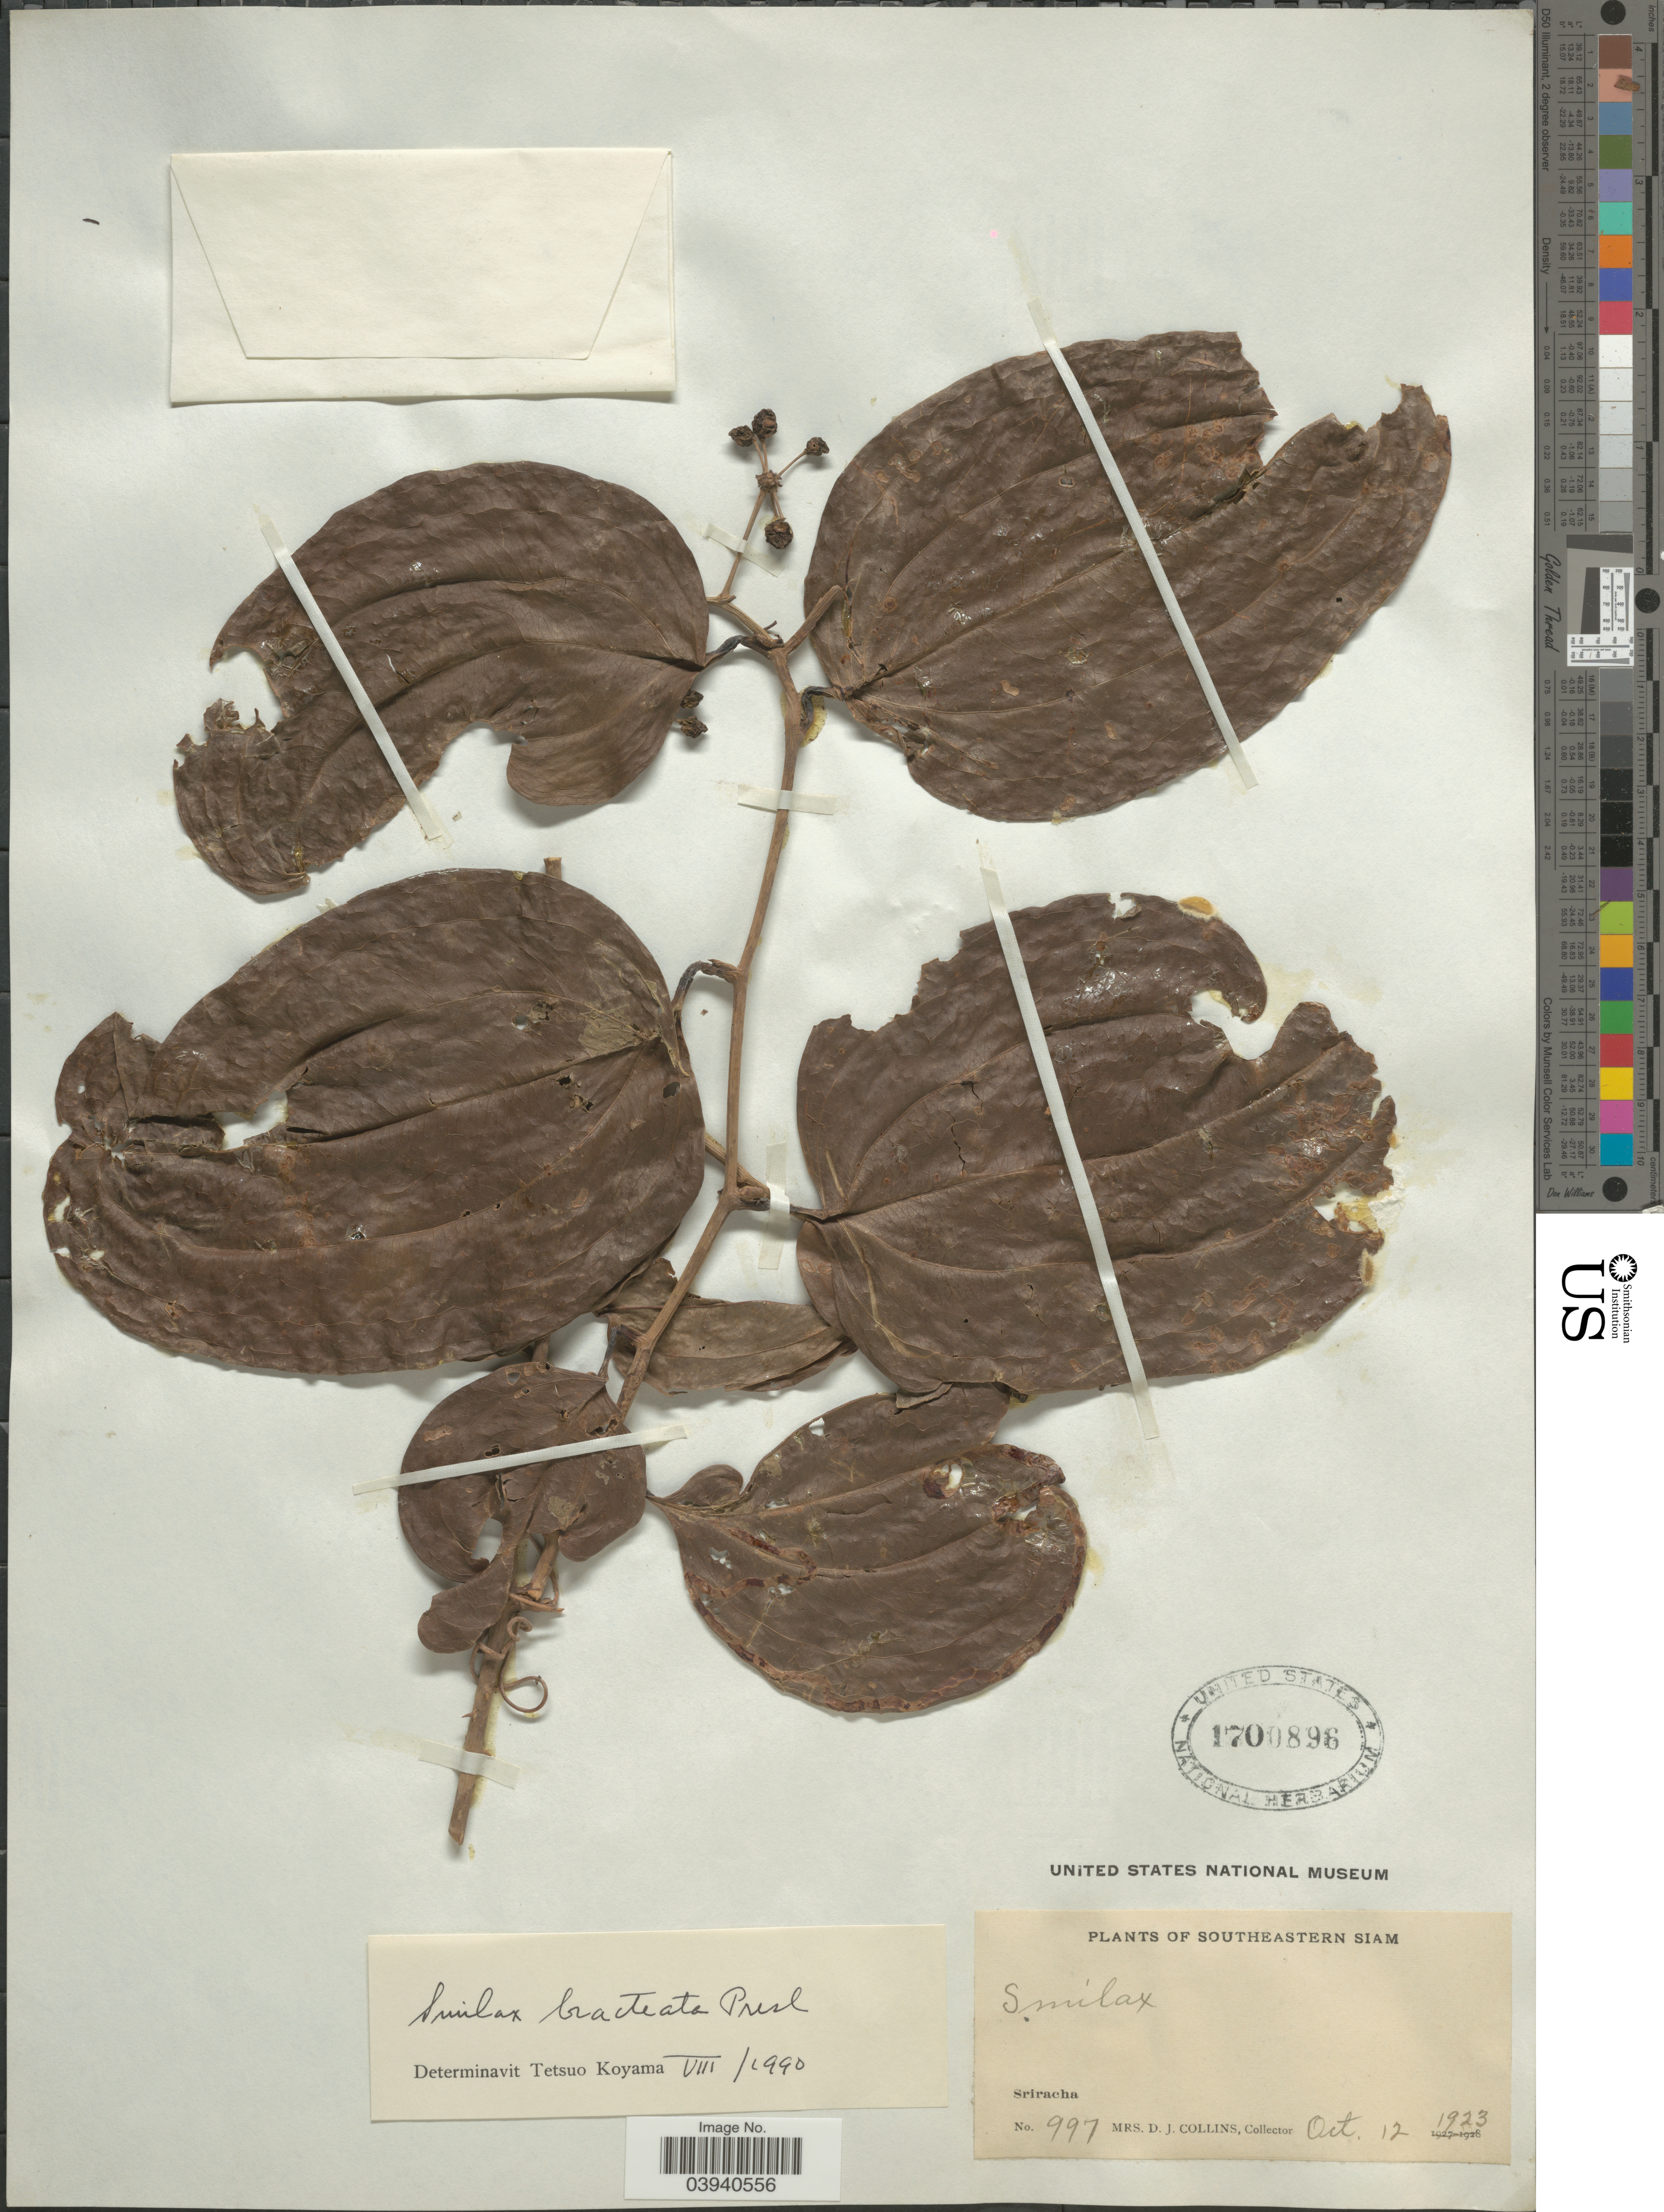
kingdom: Plantae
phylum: Tracheophyta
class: Liliopsida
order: Liliales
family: Smilacaceae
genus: Smilax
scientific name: Smilax bracteata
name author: C. Presl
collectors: Mrs. D. J. Collins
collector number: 997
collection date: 1923-10-12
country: Thailand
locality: Southeastern Siam. Sriracha.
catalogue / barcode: US 1700896